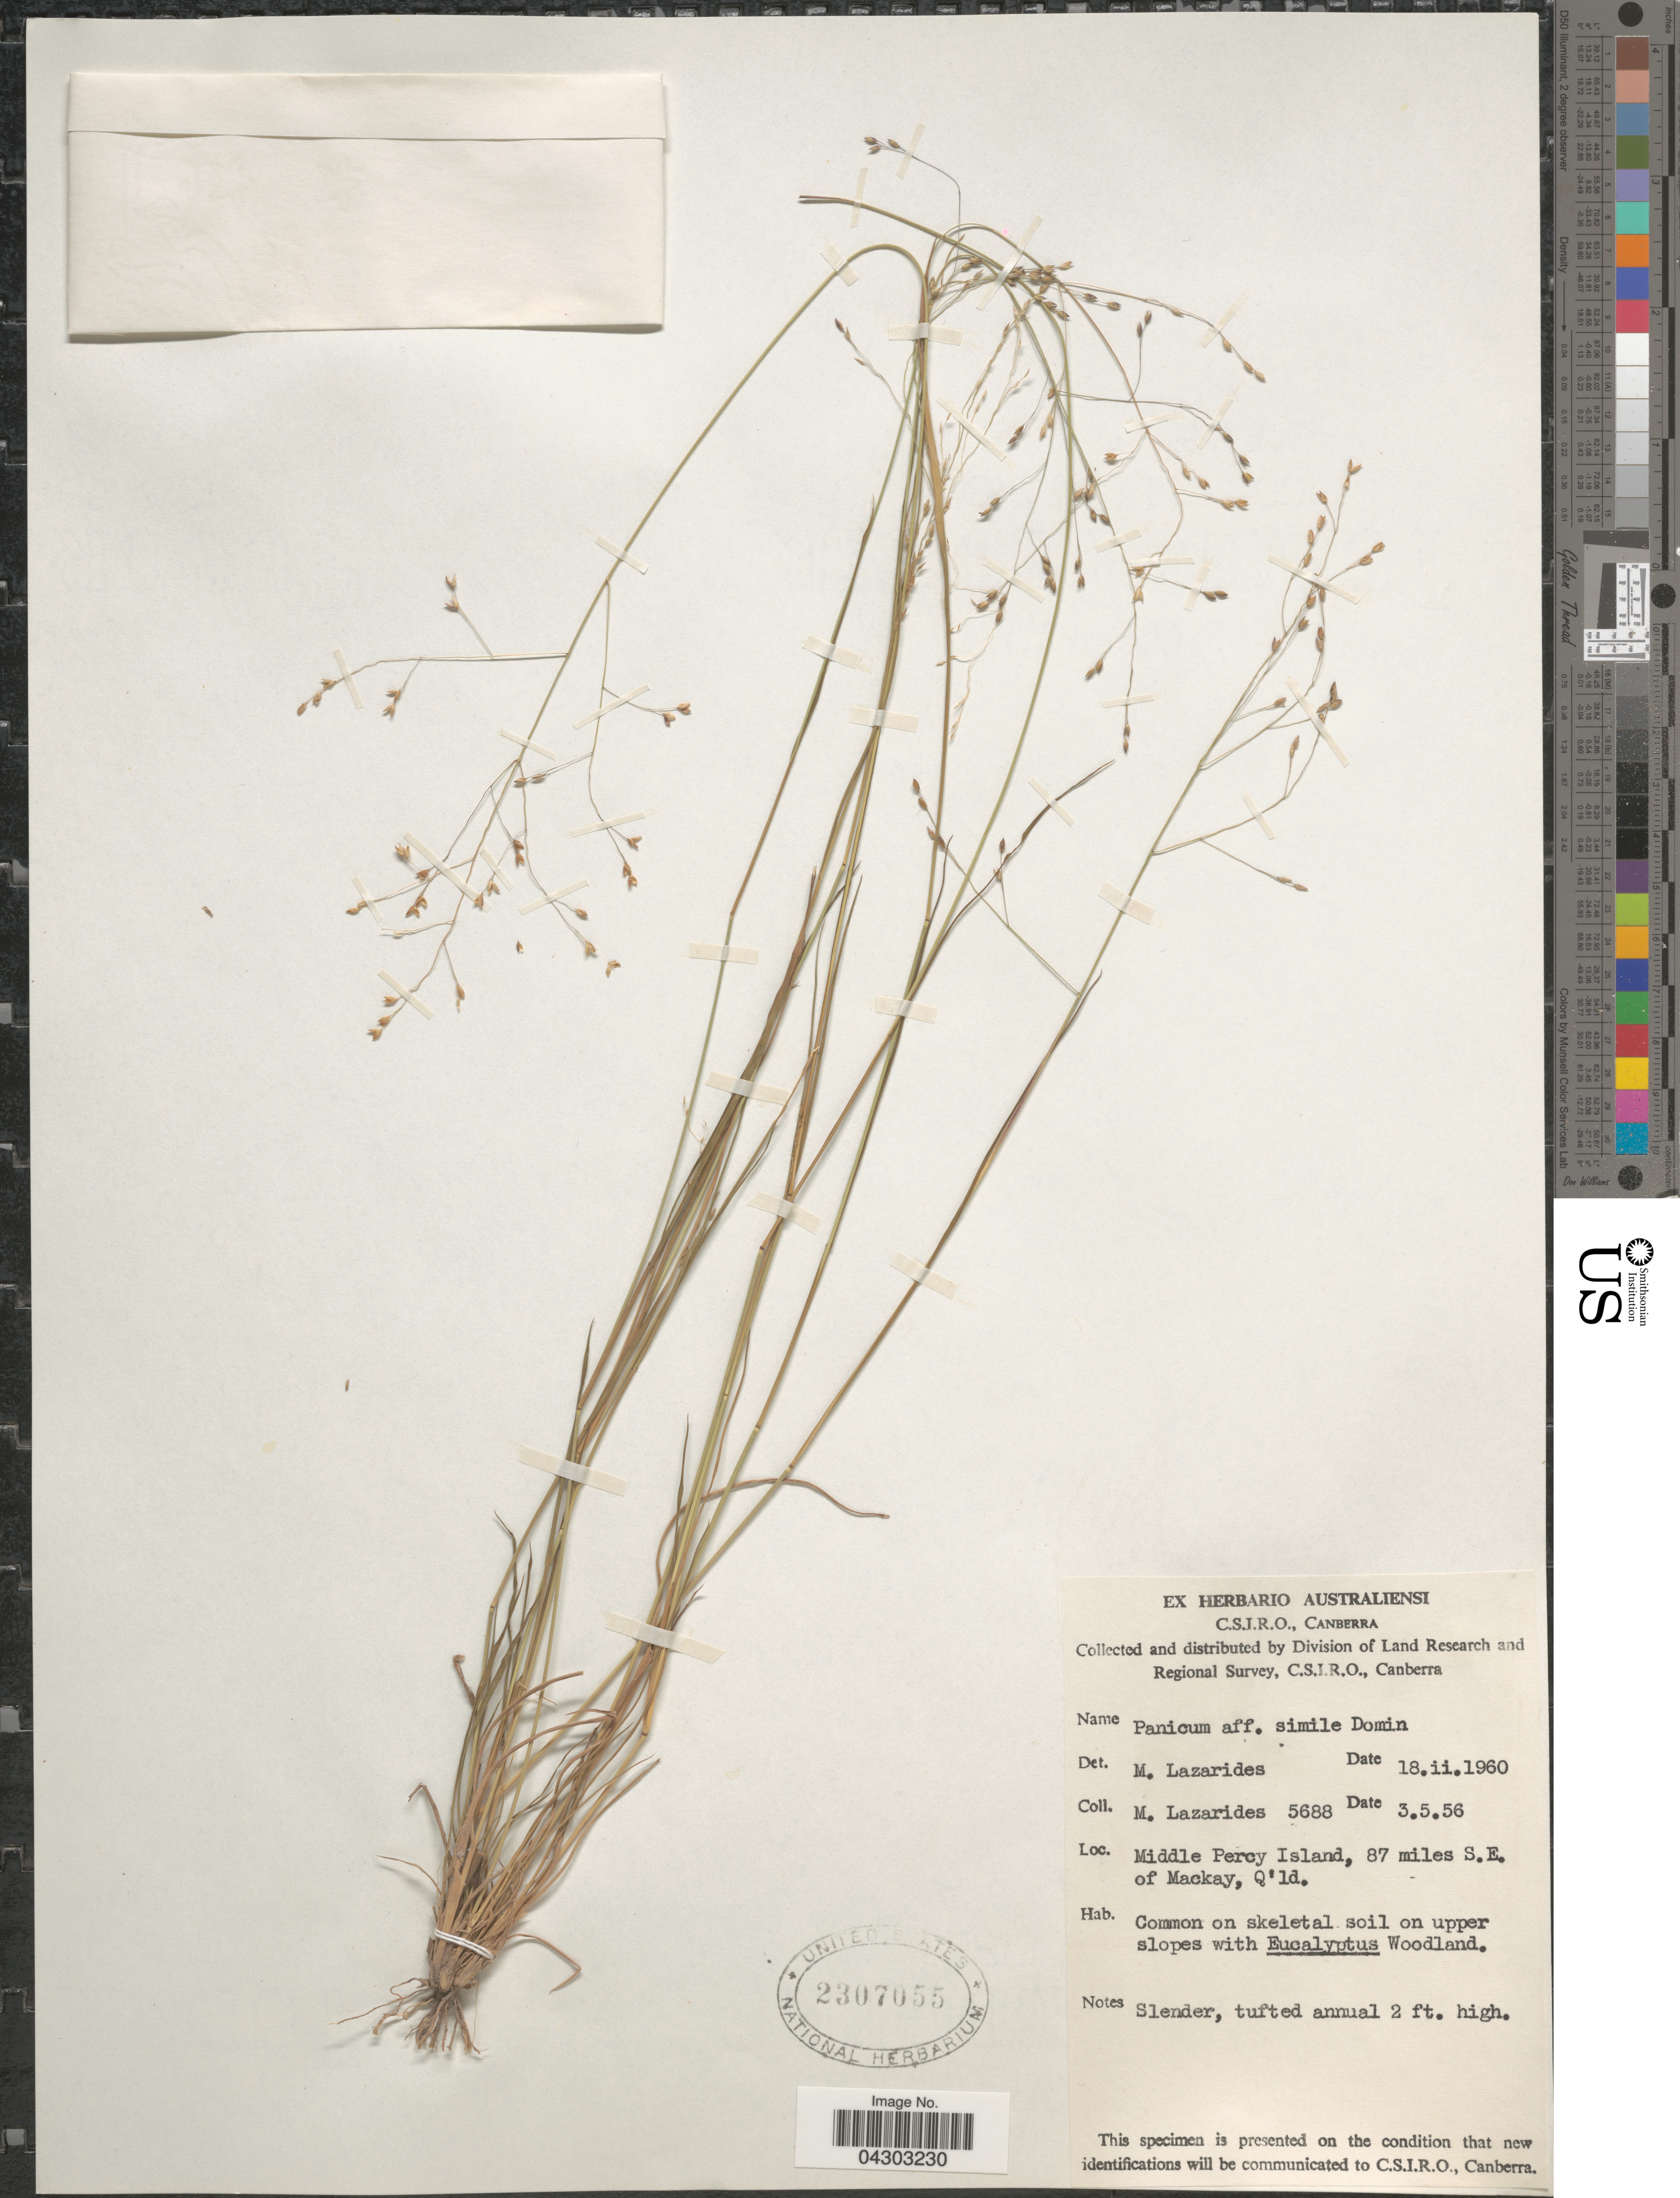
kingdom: Plantae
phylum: Tracheophyta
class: Liliopsida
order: Poales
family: Poaceae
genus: Panicum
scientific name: Panicum simile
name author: Domin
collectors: M. Lazarides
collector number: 5688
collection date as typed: Transcribed d/m/y: 3/5/56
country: Australia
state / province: Queensland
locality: Division of Land Research and Regional Survey. Middle Percy Island, 87 miles S.E. of Mackay.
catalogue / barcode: US 2307055